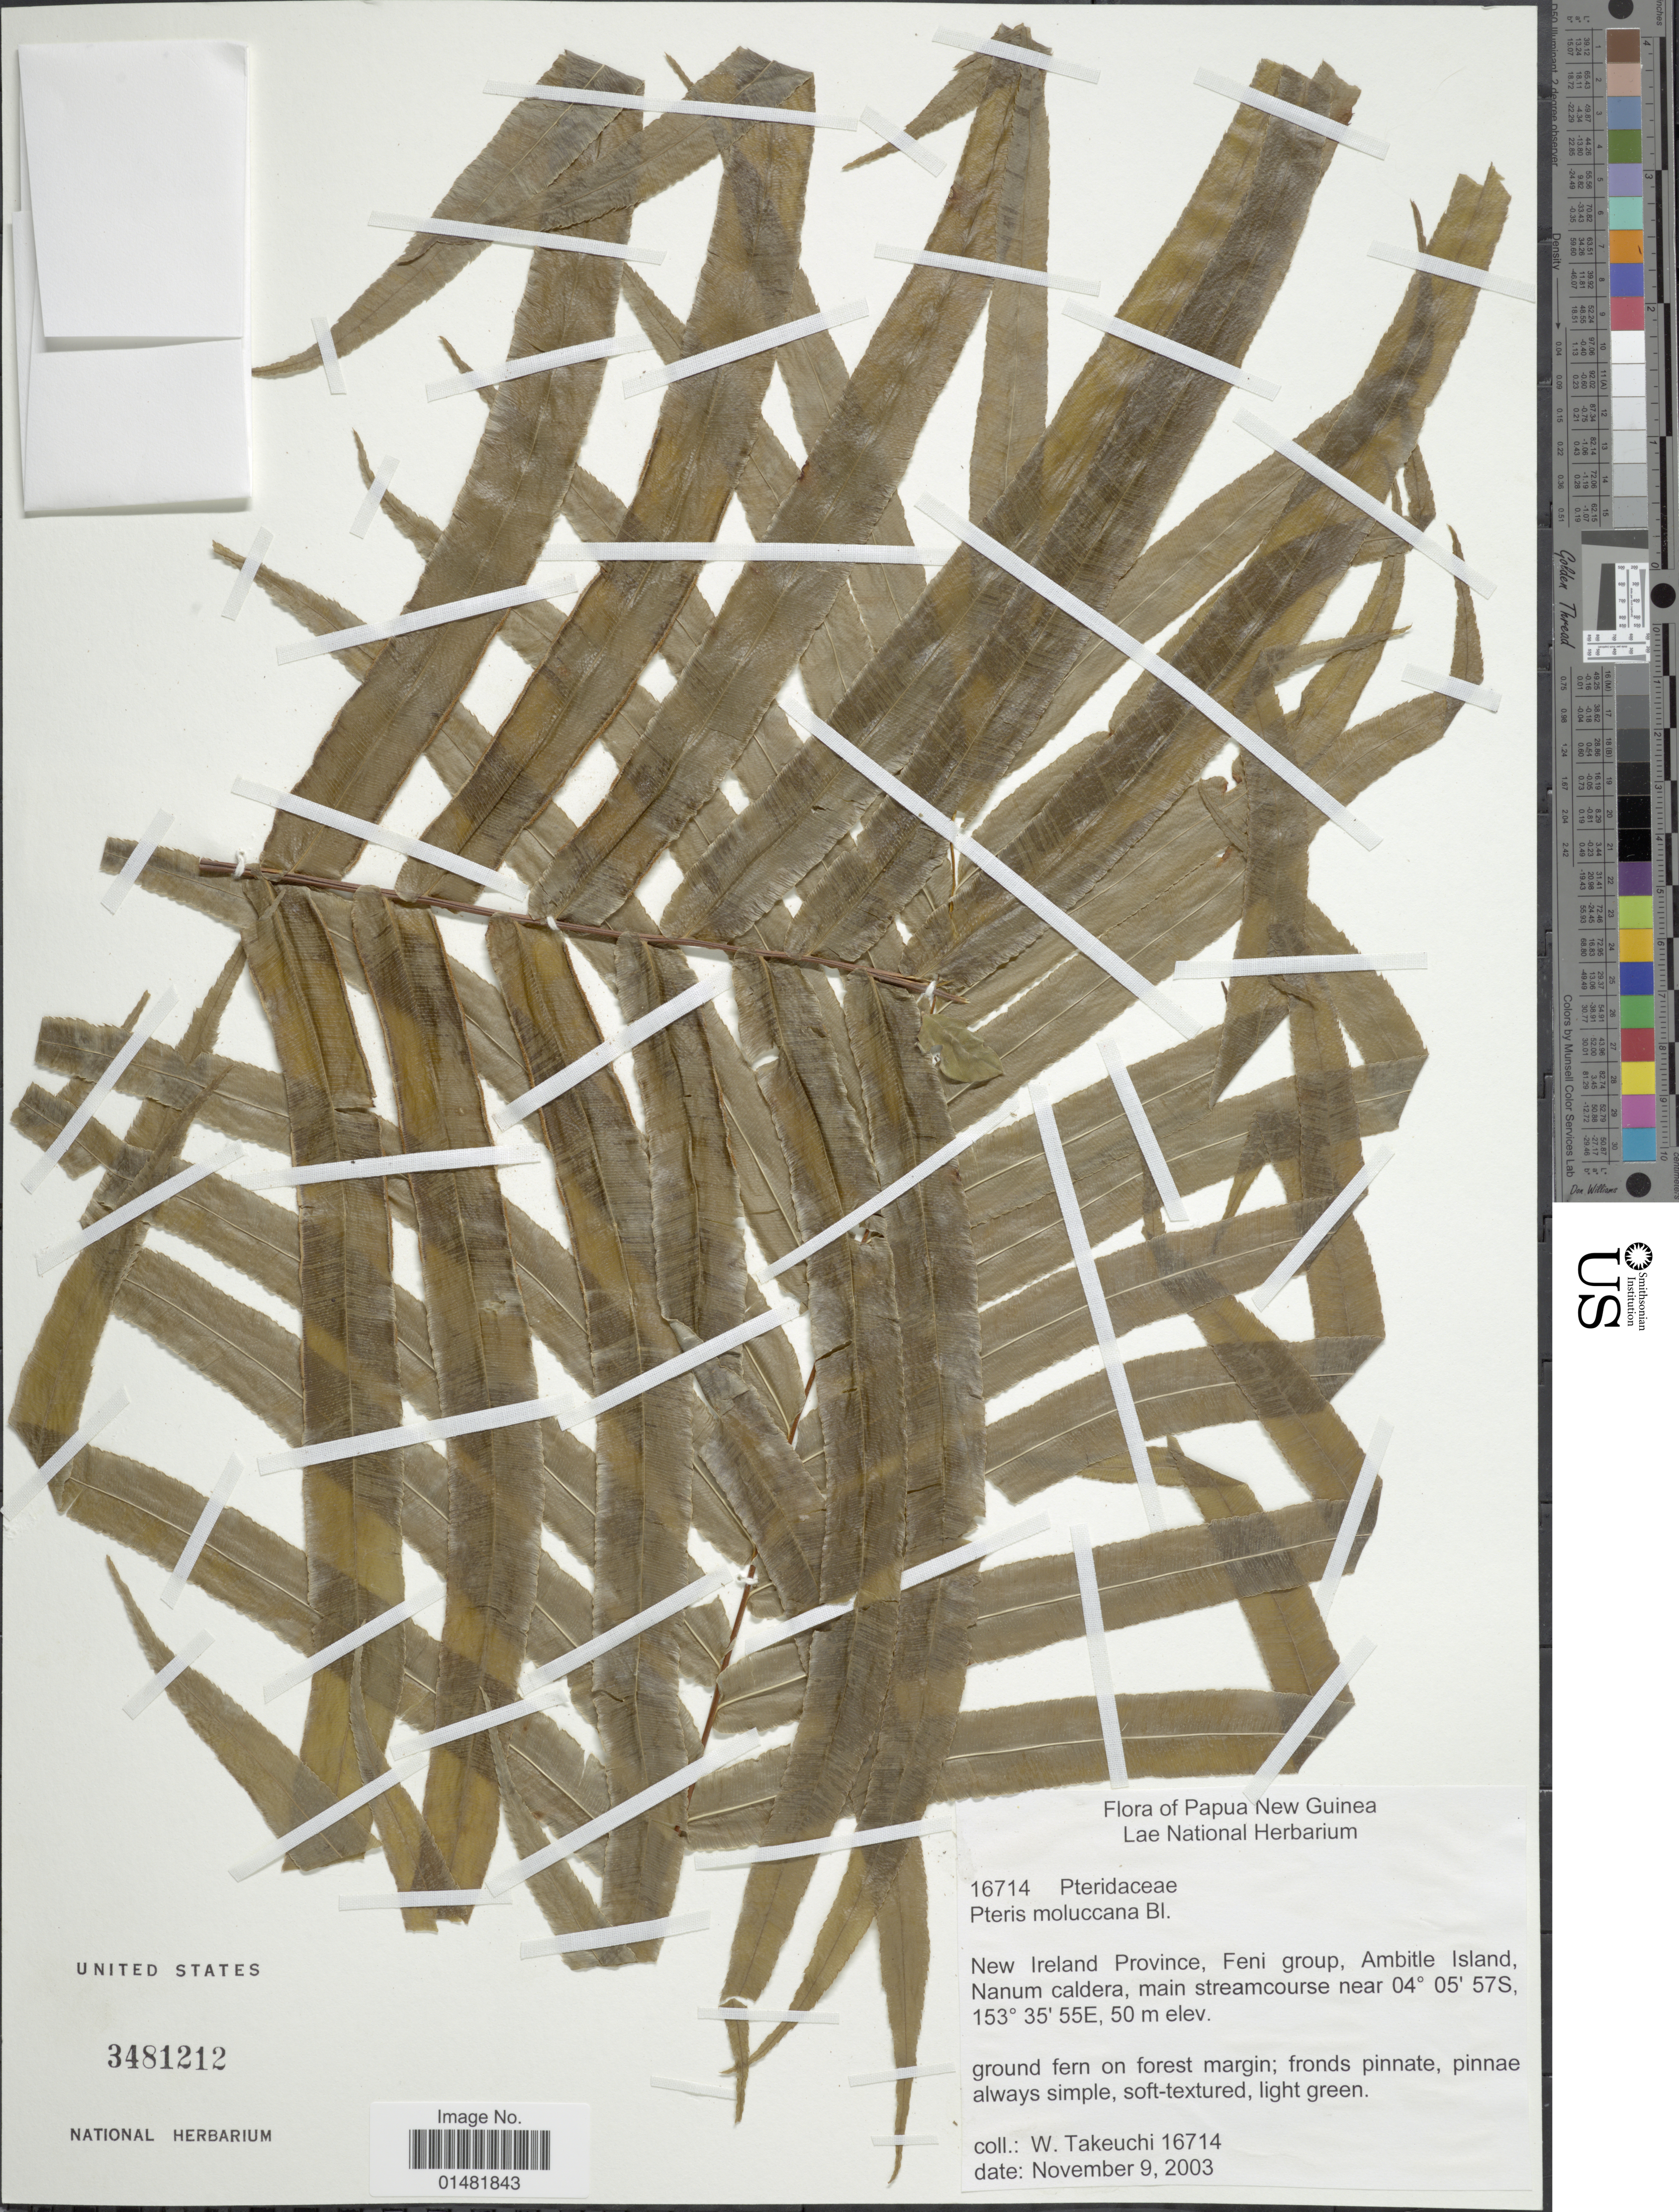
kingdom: Plantae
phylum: Tracheophyta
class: Polypodiopsida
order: Polypodiales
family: Pteridaceae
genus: Pteris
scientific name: Pteris moluccana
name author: Blume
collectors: W. Takeuchi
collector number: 16714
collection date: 2003-11-09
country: Papua New Guinea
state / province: New Ireland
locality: Feni group, Ambitle Island, Nanum caldera, main streamcourse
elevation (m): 50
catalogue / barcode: US 3481212